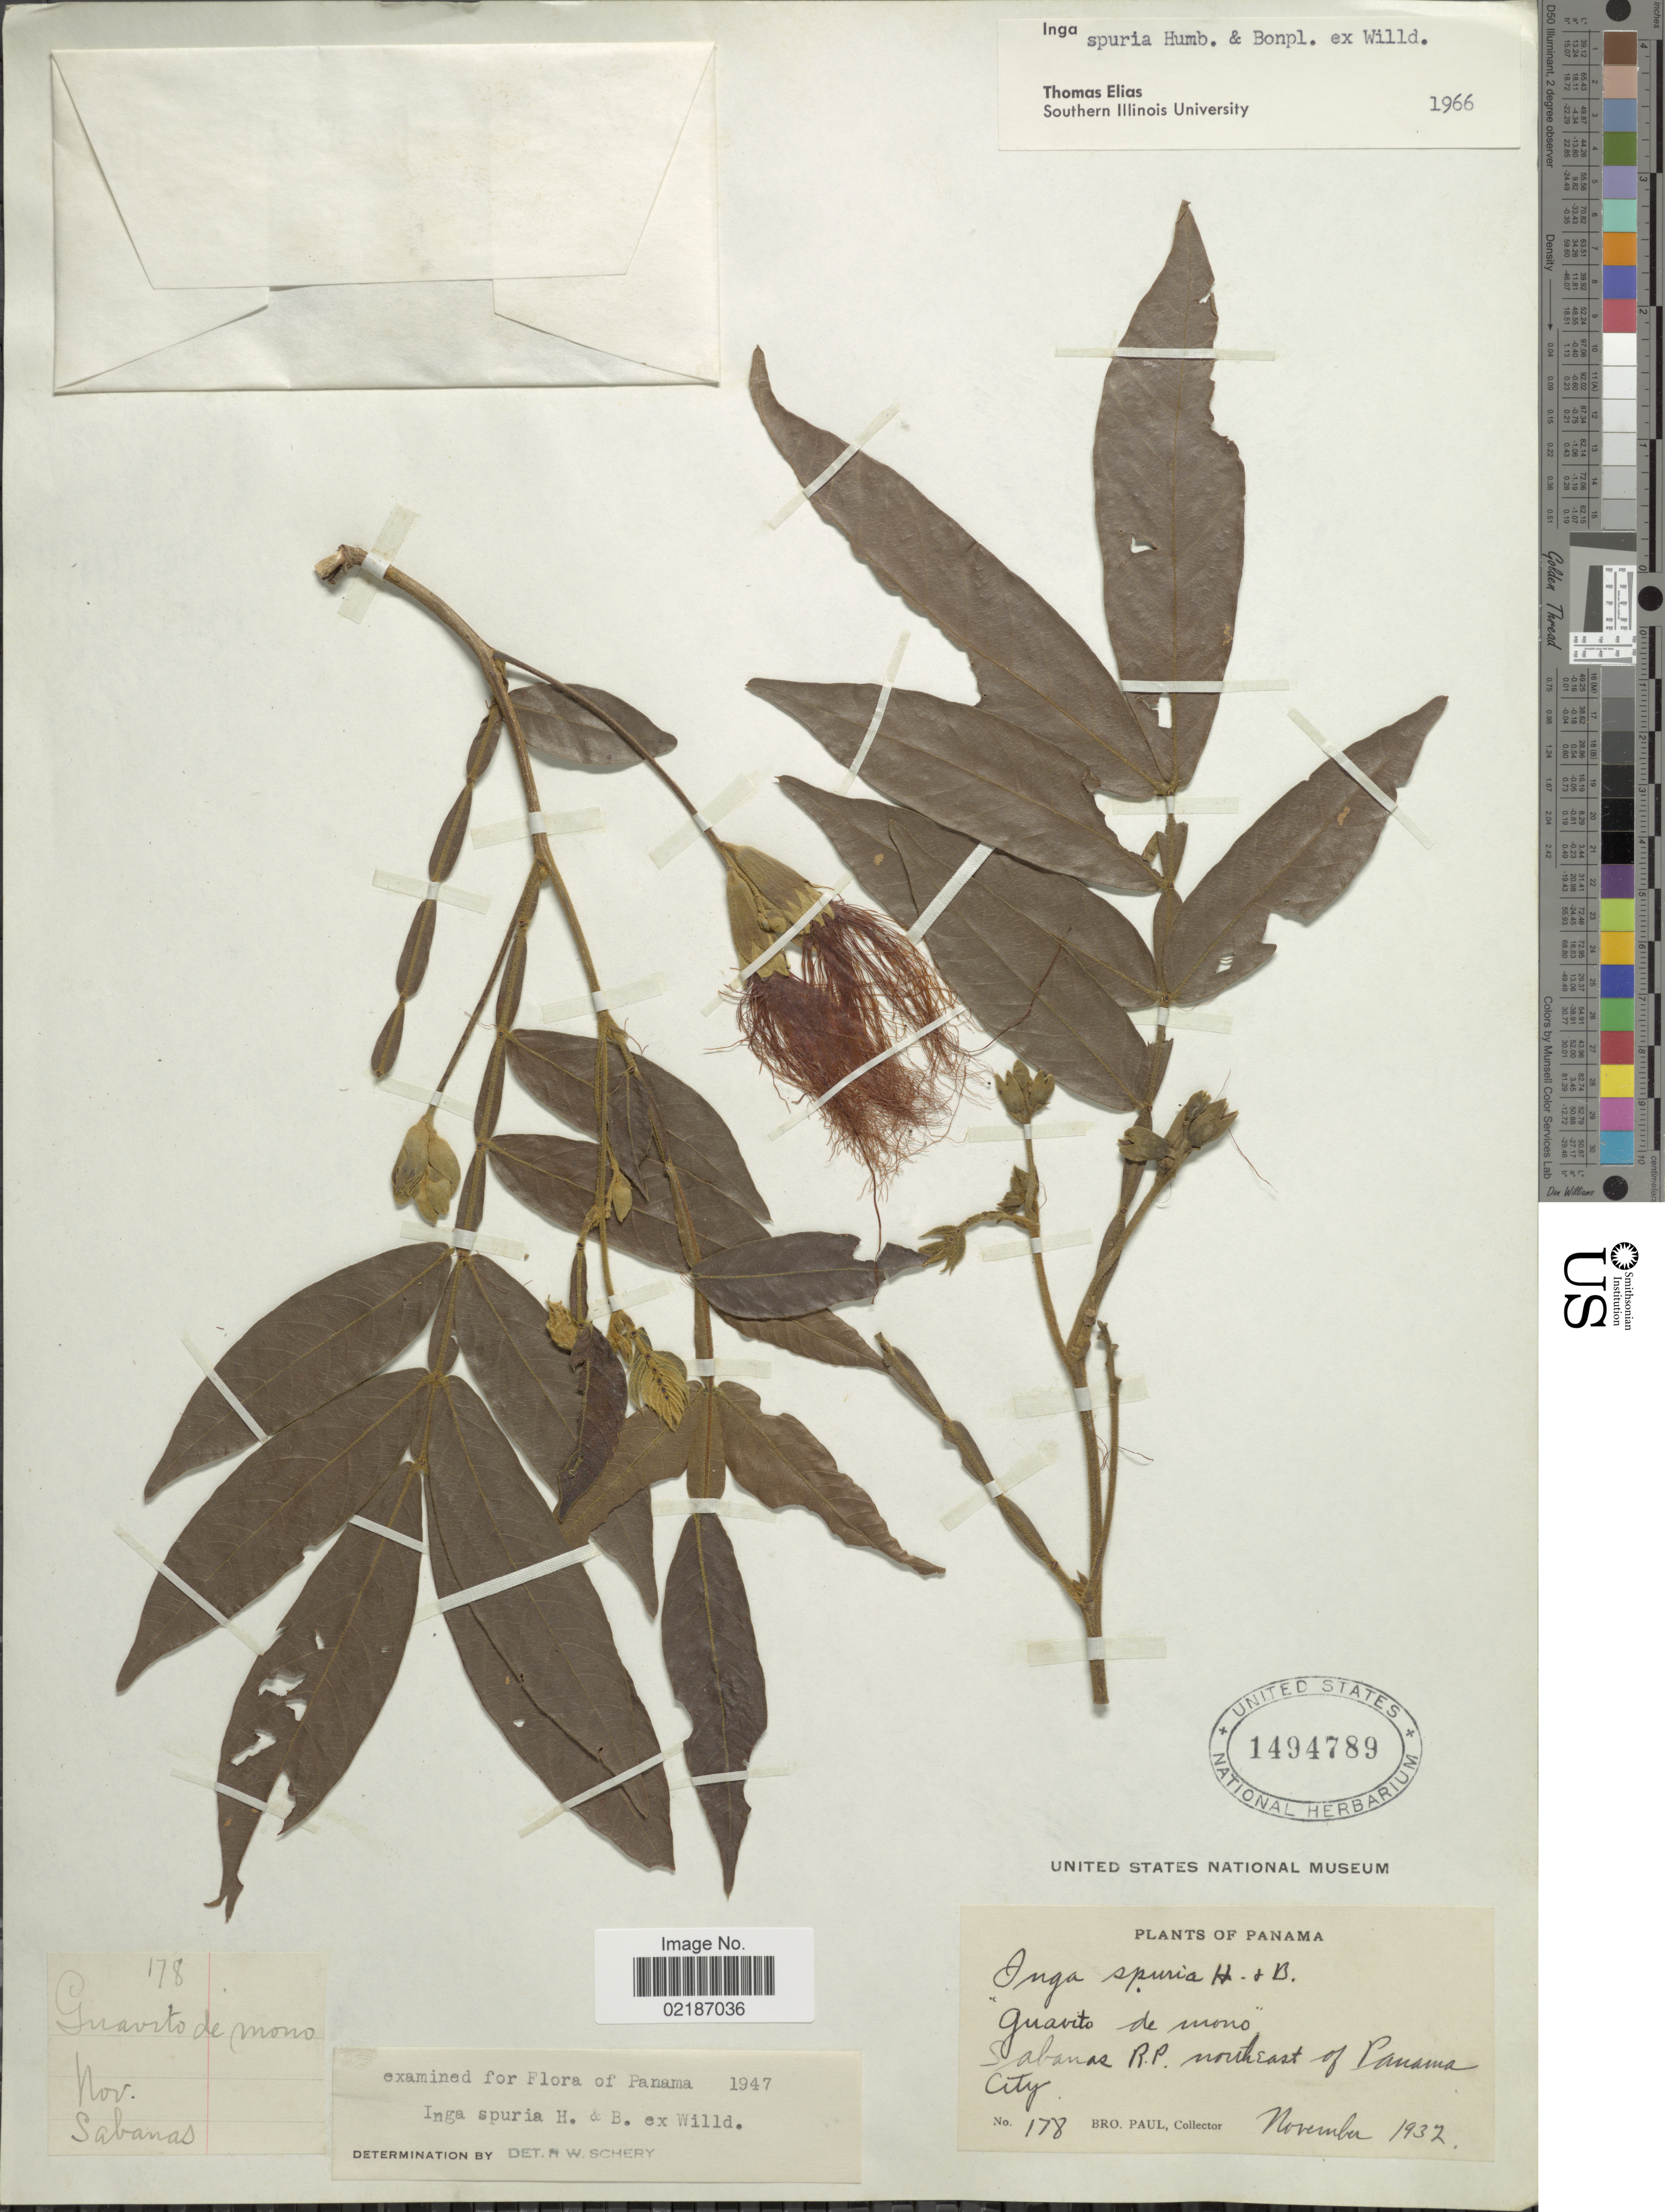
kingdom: Plantae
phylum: Tracheophyta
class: Magnoliopsida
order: Fabales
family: Fabaceae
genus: Inga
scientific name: Inga vera subsp. vera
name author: Willd.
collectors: B. Paul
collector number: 178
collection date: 1932-11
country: Panama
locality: Sabanas R.P., northeast of Panama City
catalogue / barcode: US 1494789